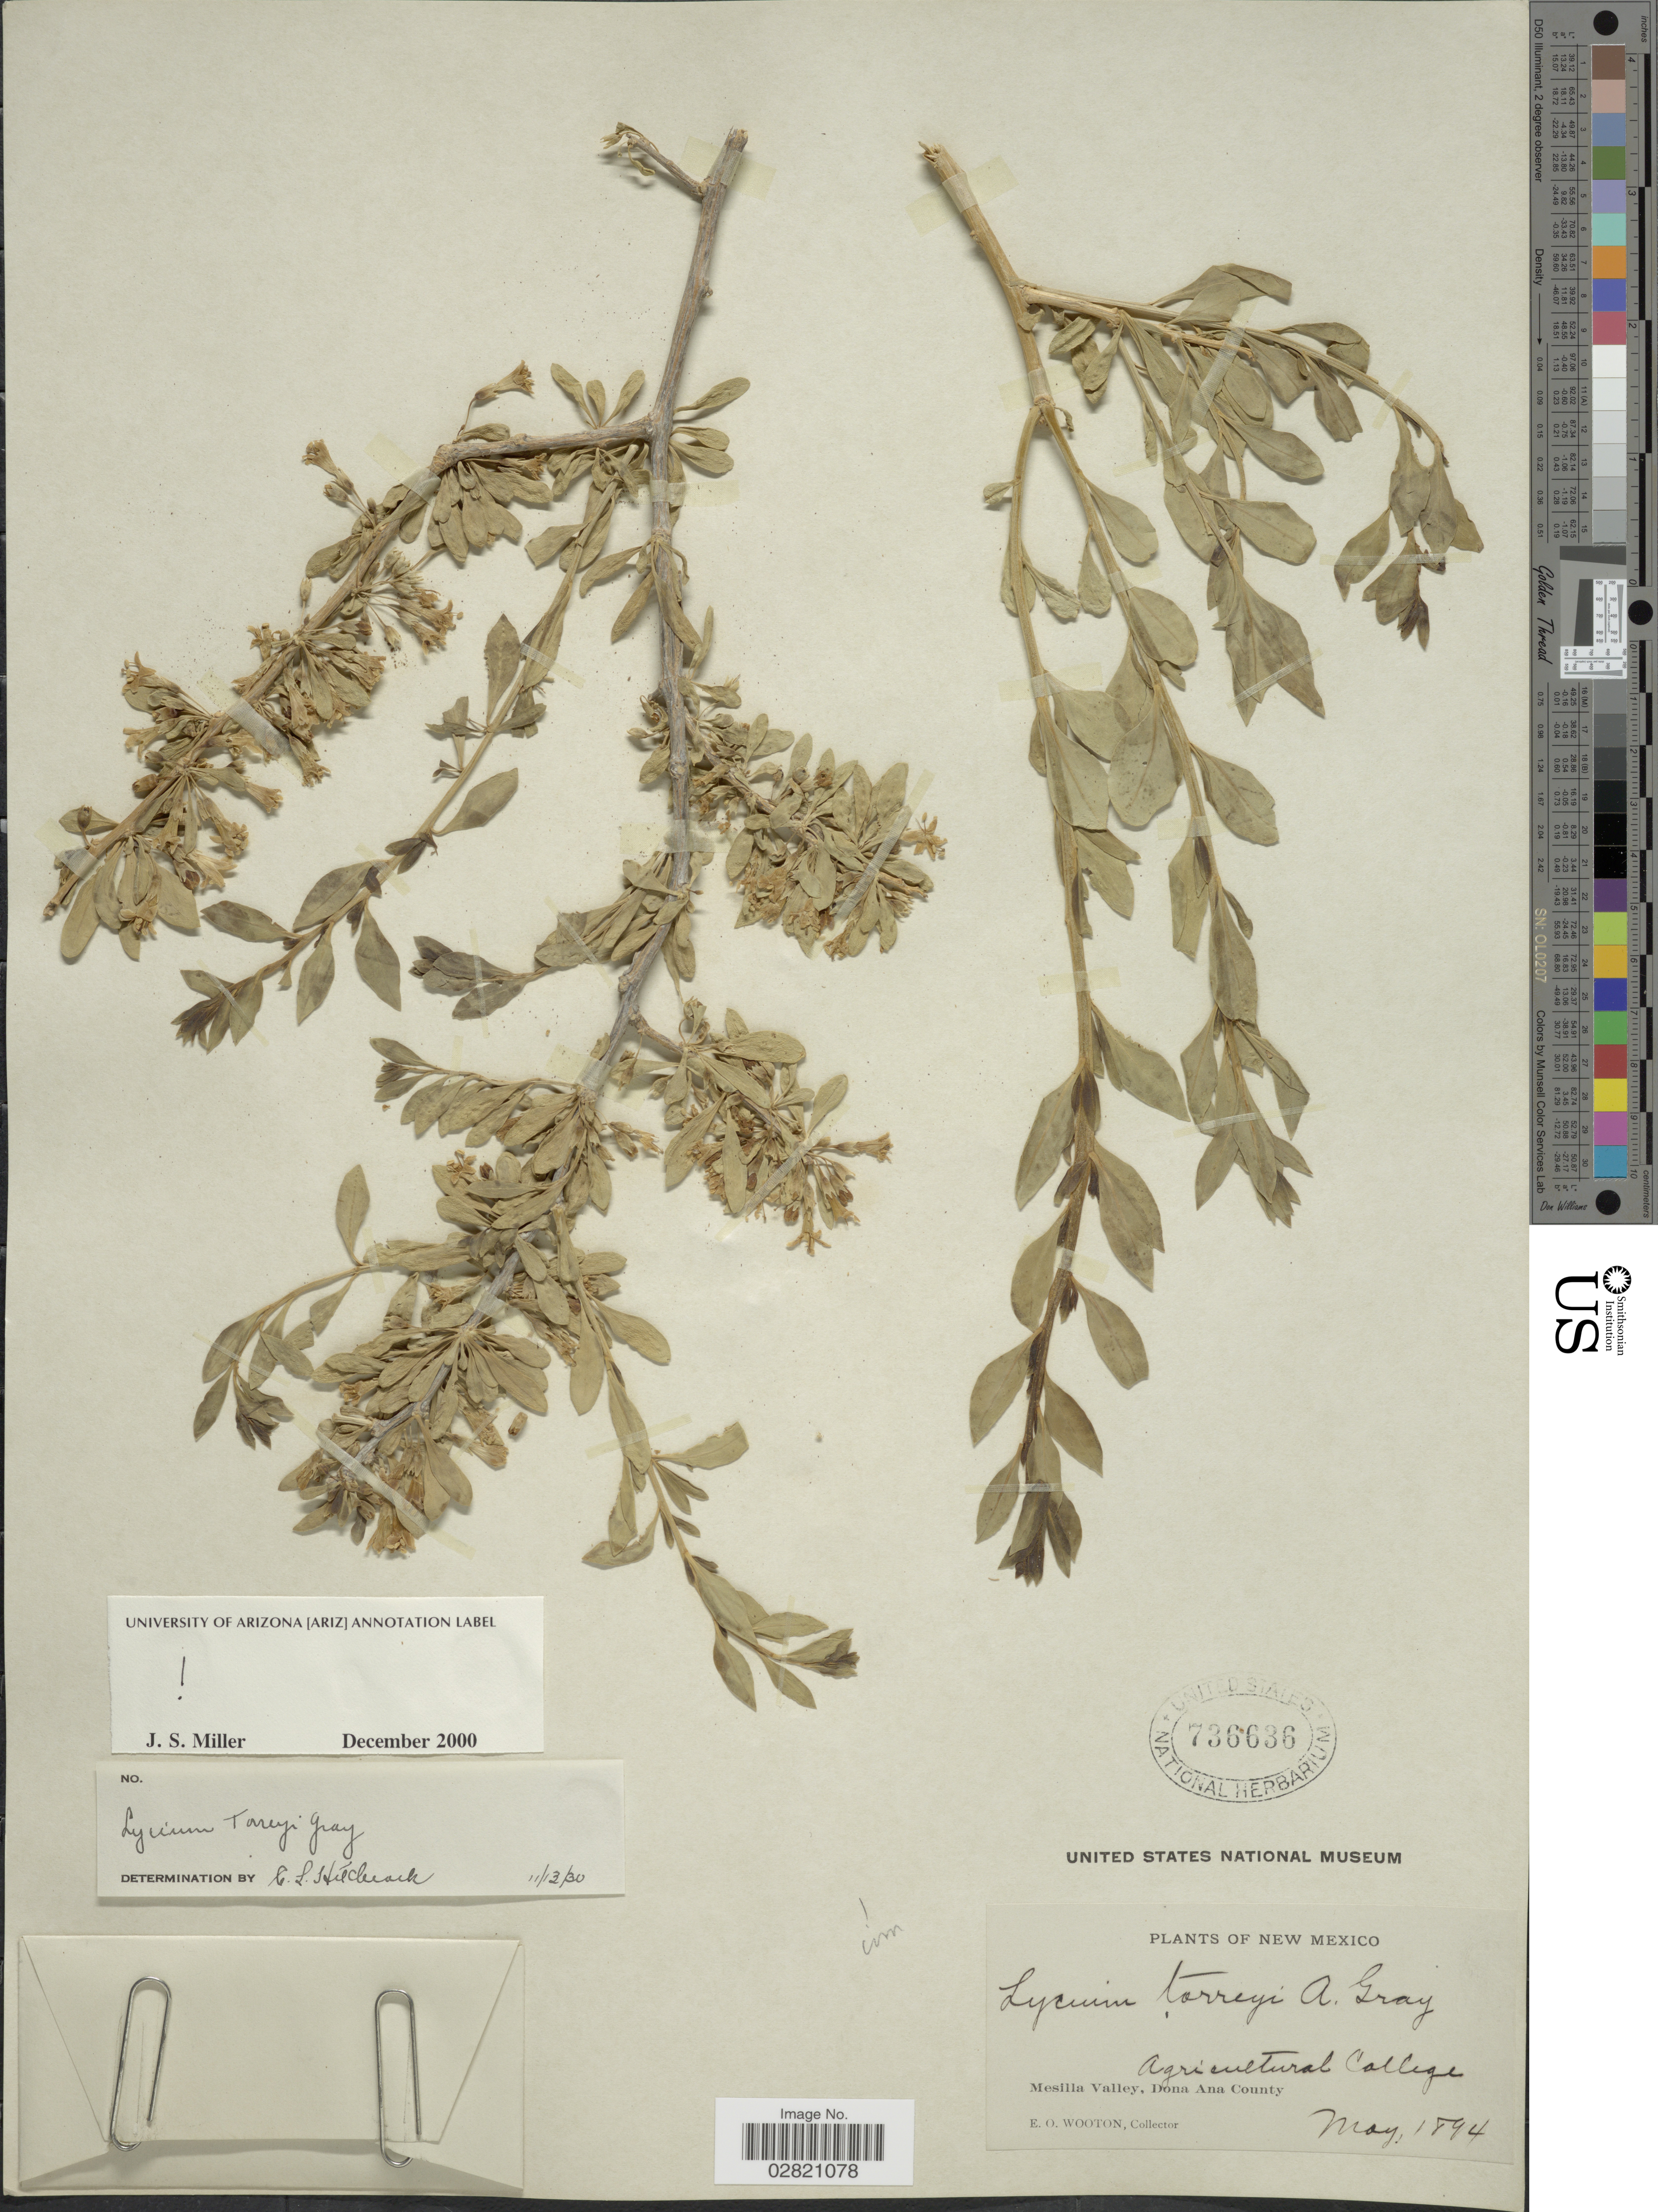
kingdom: Plantae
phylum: Tracheophyta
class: Magnoliopsida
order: Solanales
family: Solanaceae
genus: Lycium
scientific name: Lycium torreyi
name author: A. Gray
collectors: E. O. Wooton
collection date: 1894-05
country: United States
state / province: New Mexico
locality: Agricultural College. Mesilla Valley, Dona Ana County.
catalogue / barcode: US 736636